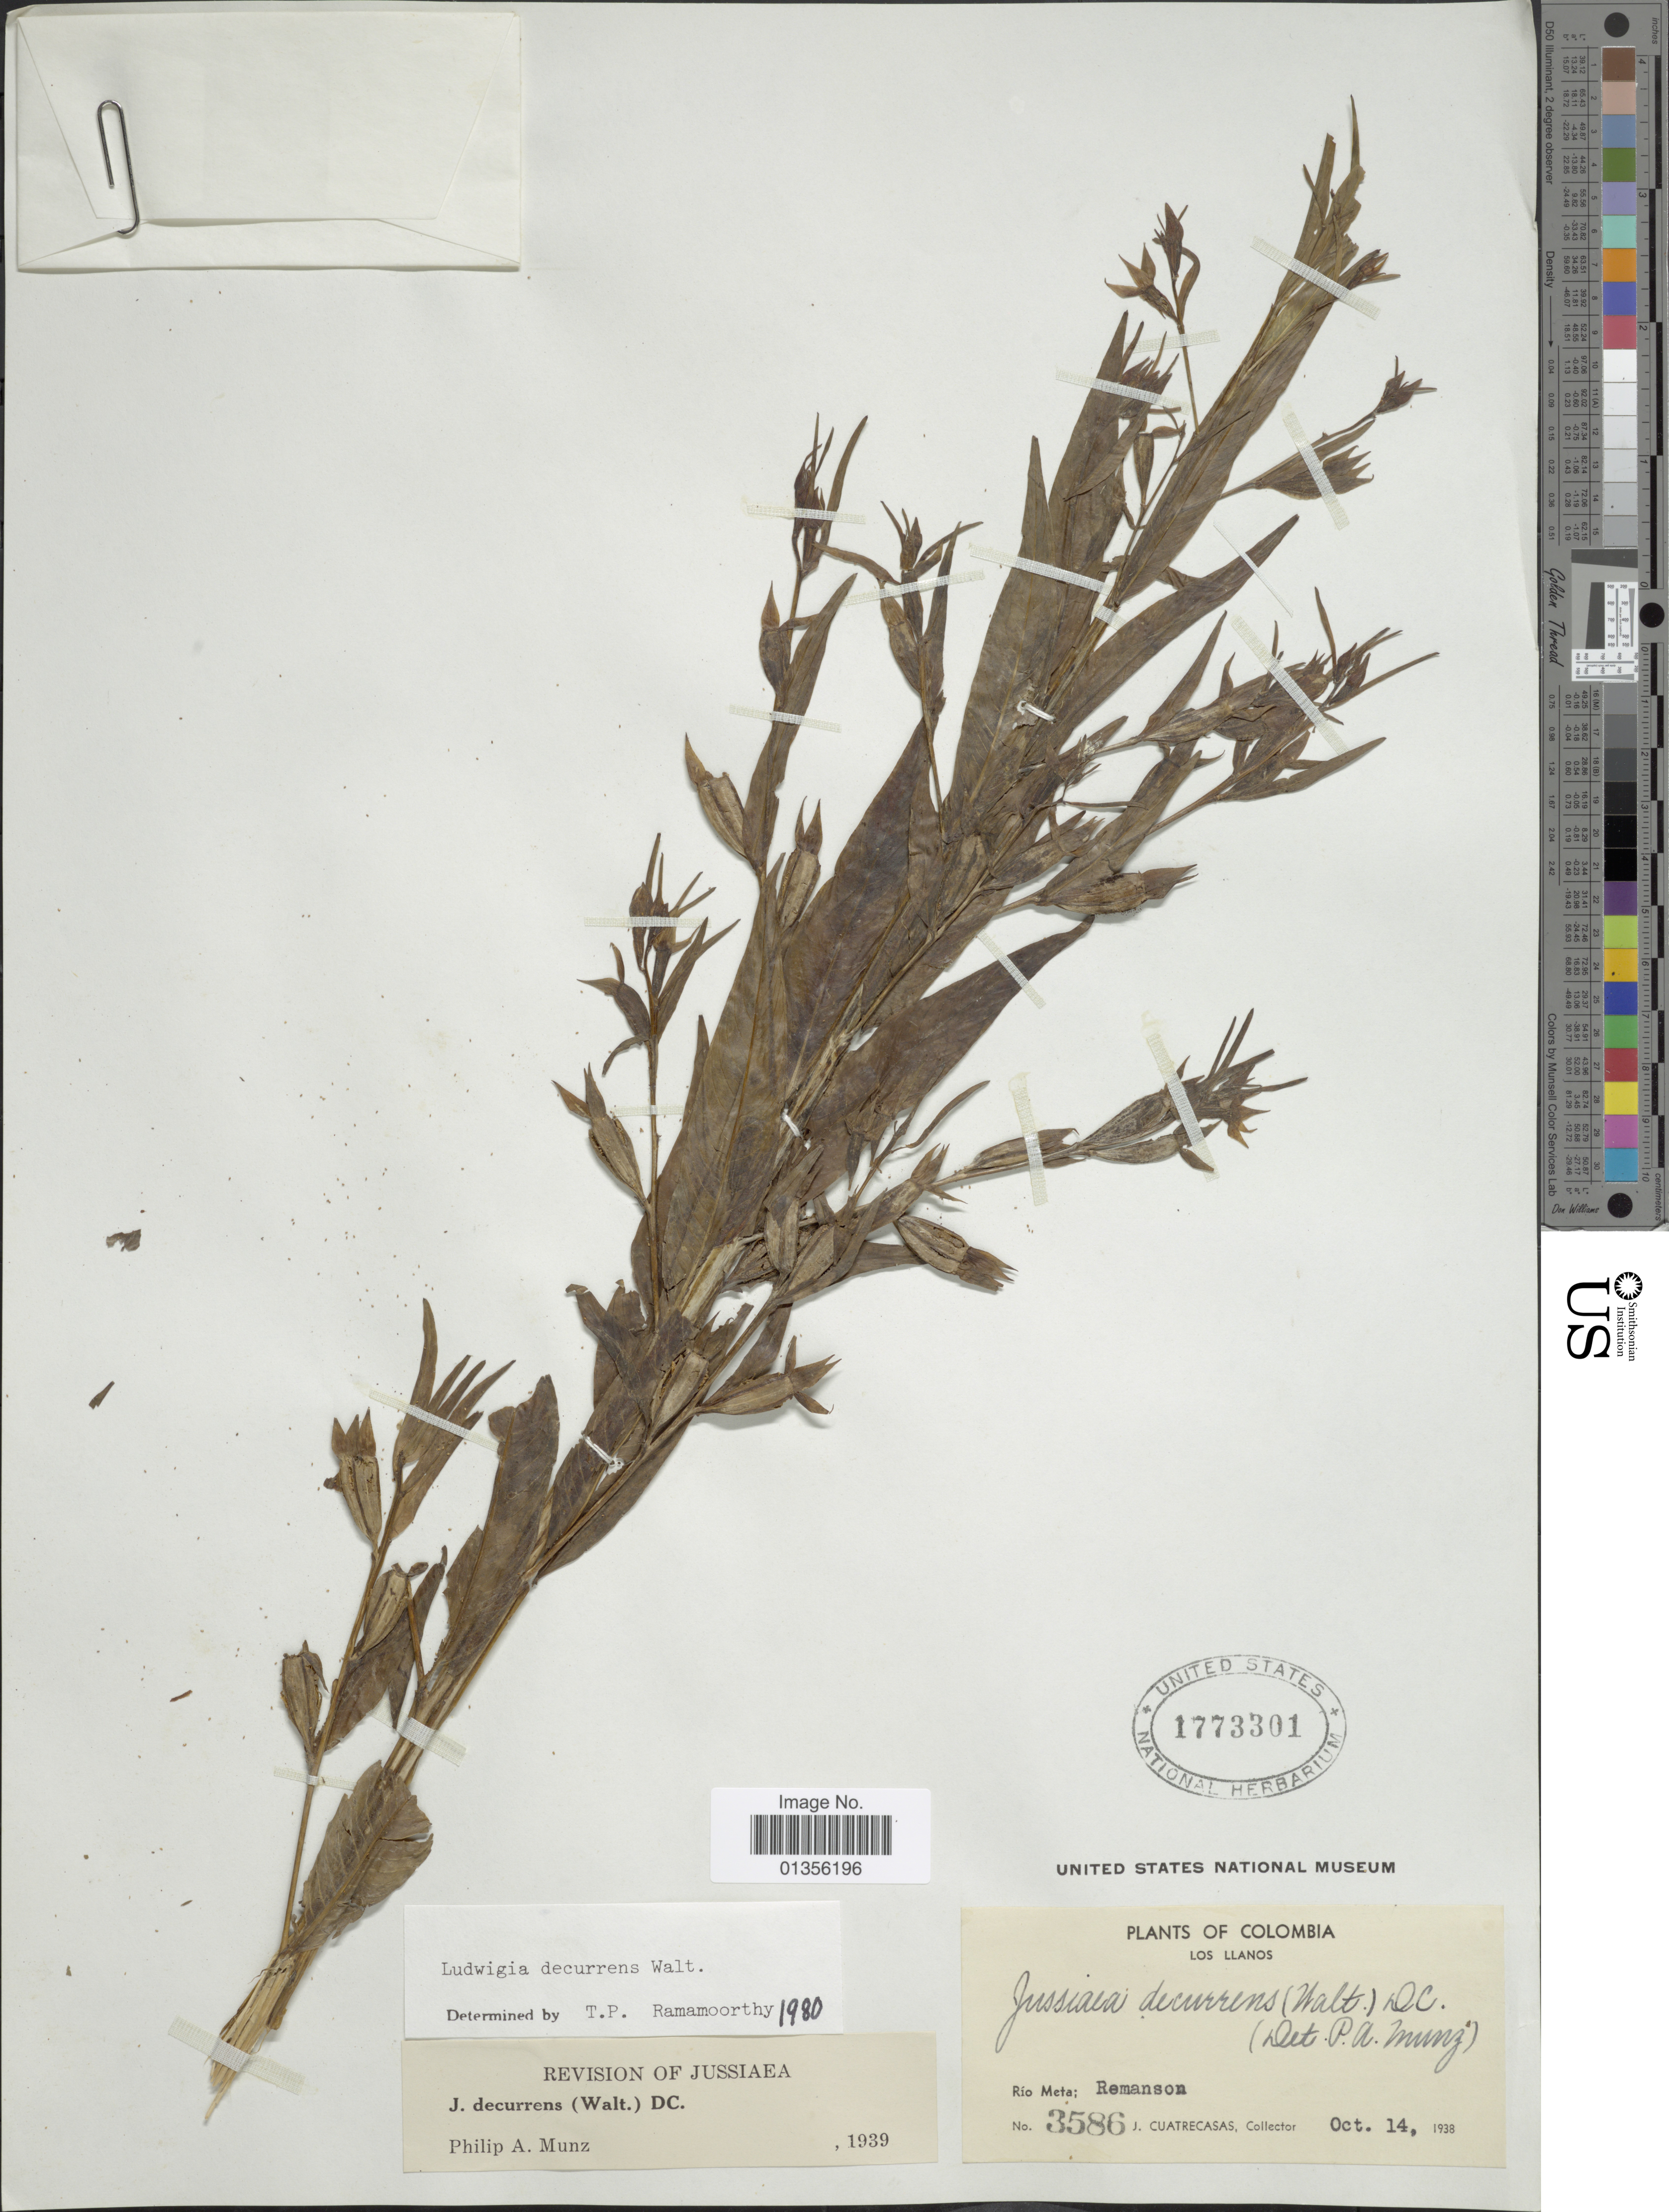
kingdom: Plantae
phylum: Tracheophyta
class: Magnoliopsida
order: Myrtales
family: Onagraceae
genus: Ludwigia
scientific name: Ludwigia decurrens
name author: Walter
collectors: J. Cuatrecasas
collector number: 3586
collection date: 1938-10-14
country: Colombia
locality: Los Llanos. Río Meta; Remanson.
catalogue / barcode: US 1773301